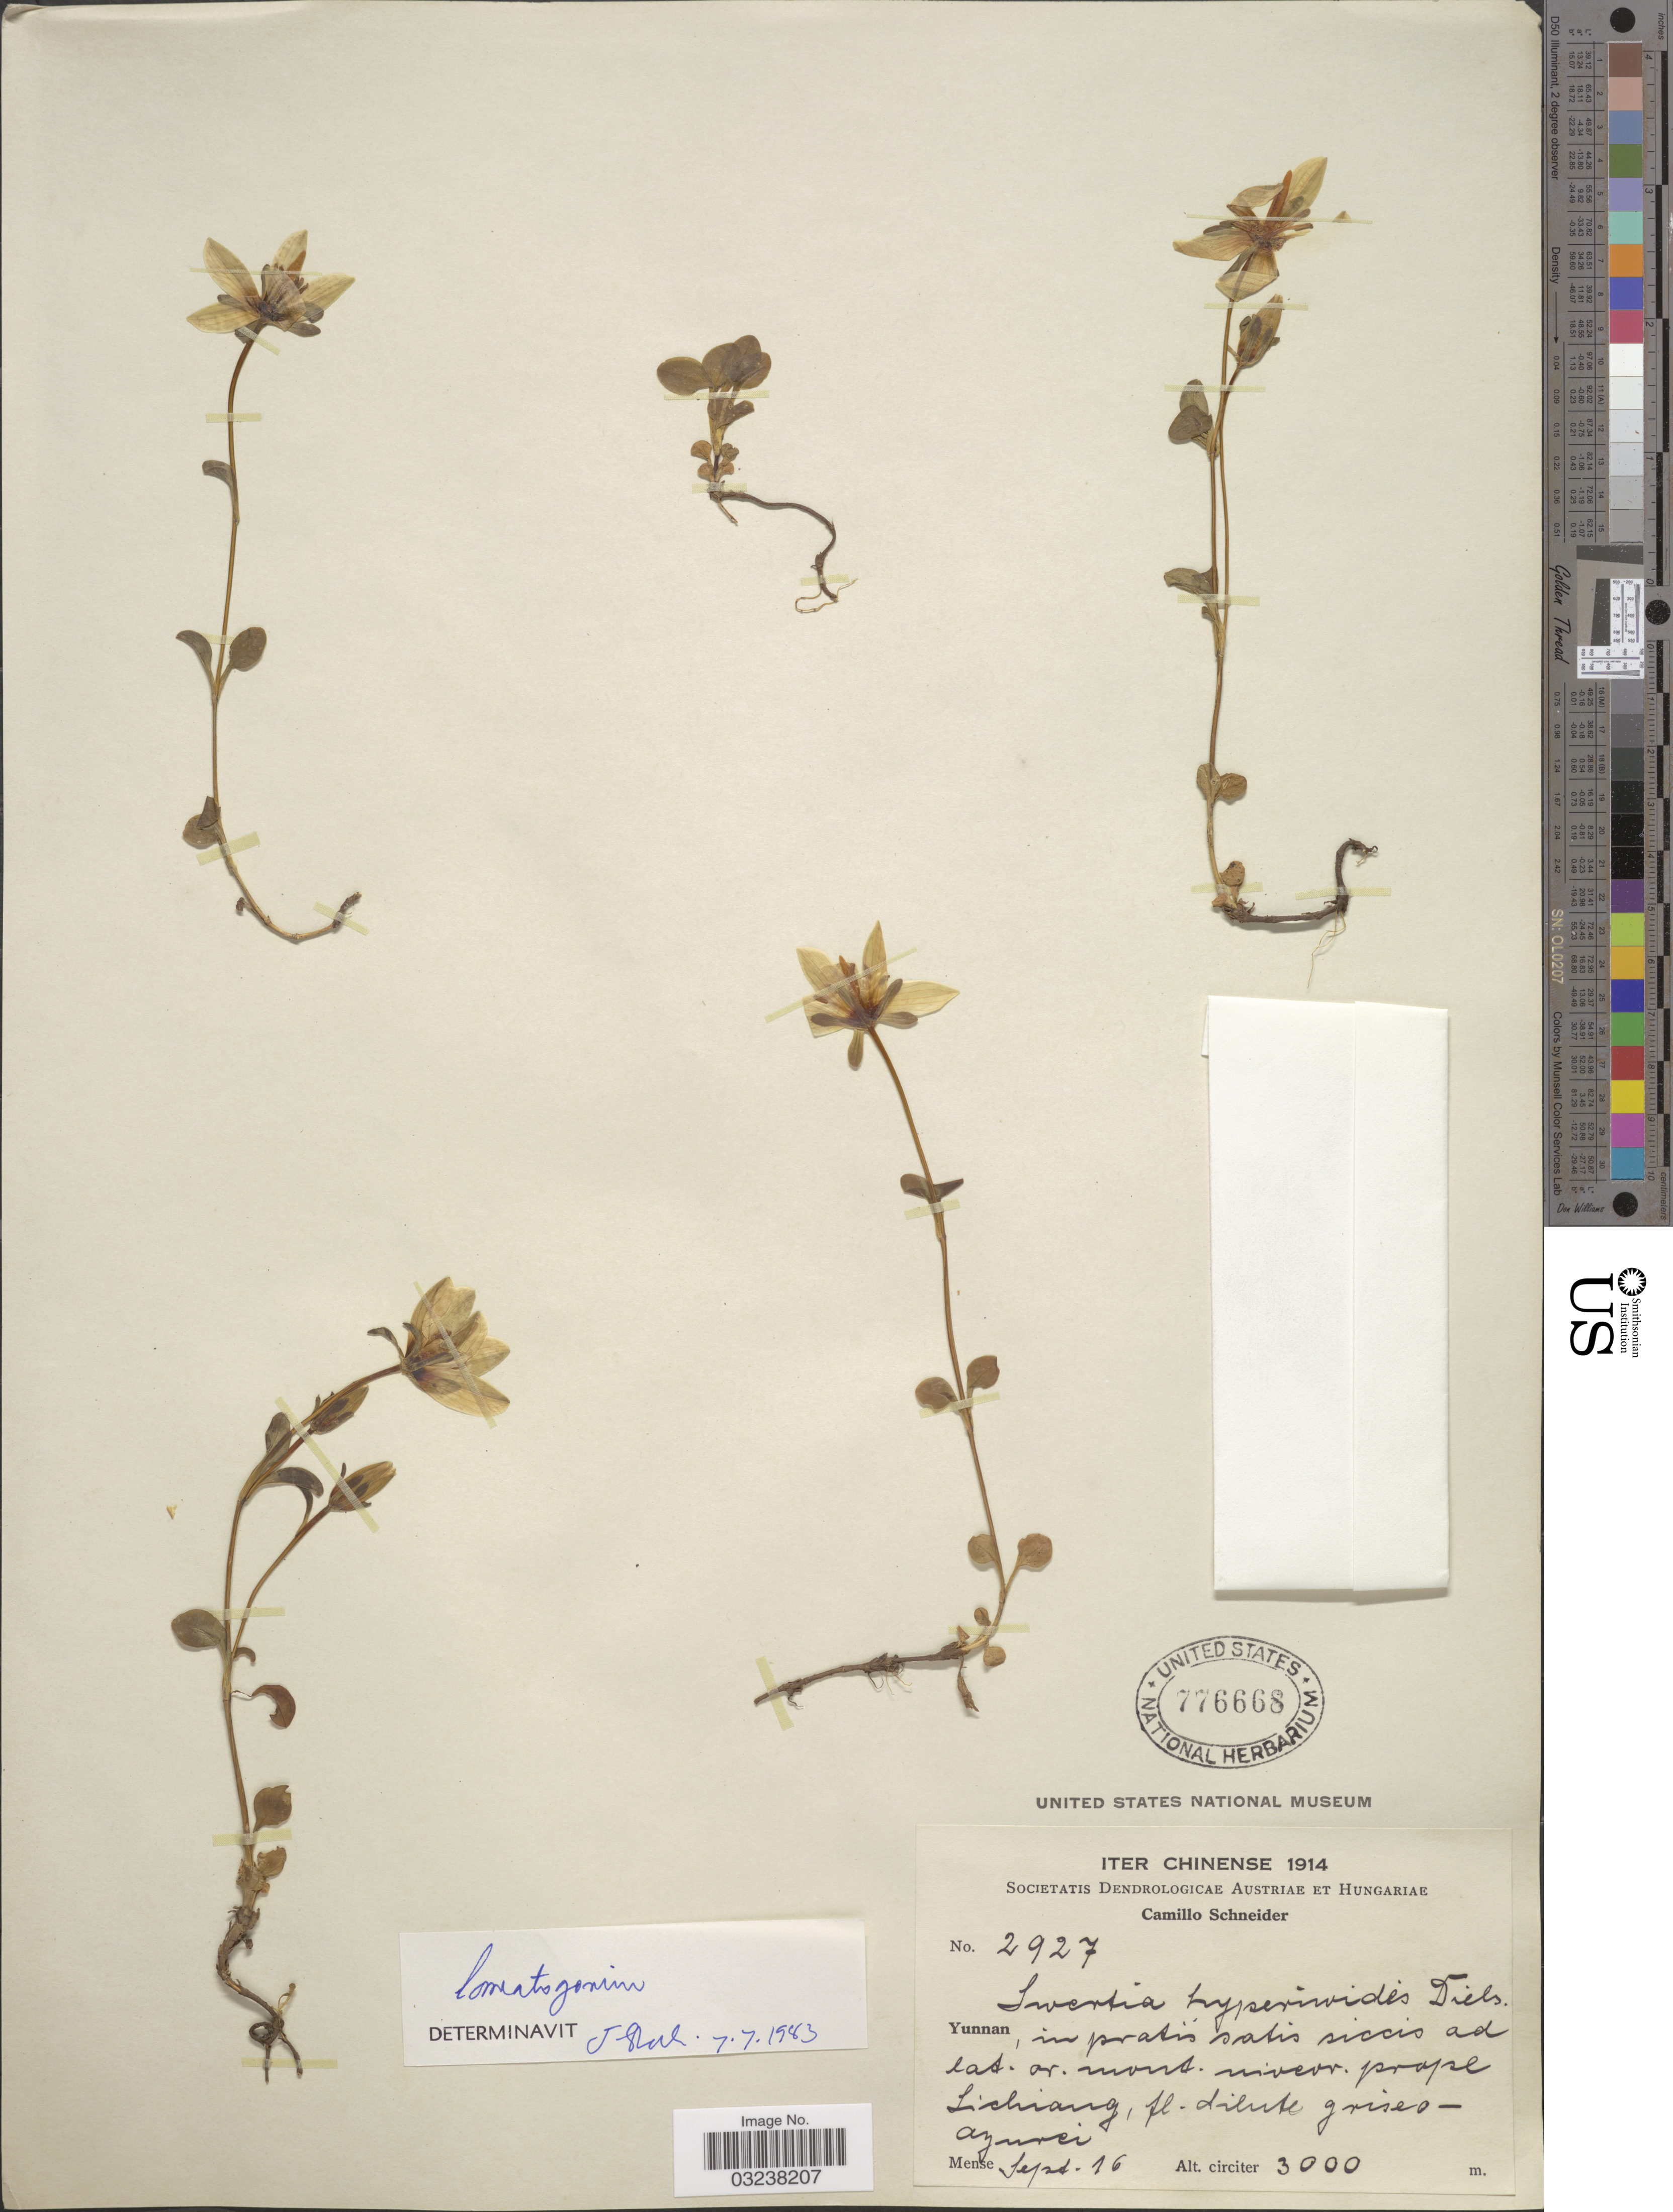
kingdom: Plantae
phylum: Tracheophyta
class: Magnoliopsida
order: Gentianales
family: Gentianaceae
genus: Lomatogonium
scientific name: Lomatogonium sp.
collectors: C. K. Schneider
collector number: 2927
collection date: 1914-09-16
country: China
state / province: Yunnan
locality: Yunnan, in pratis salis siccio ad lat. or. mont. niveor. prope Lichiang.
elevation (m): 3000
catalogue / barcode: US 776668